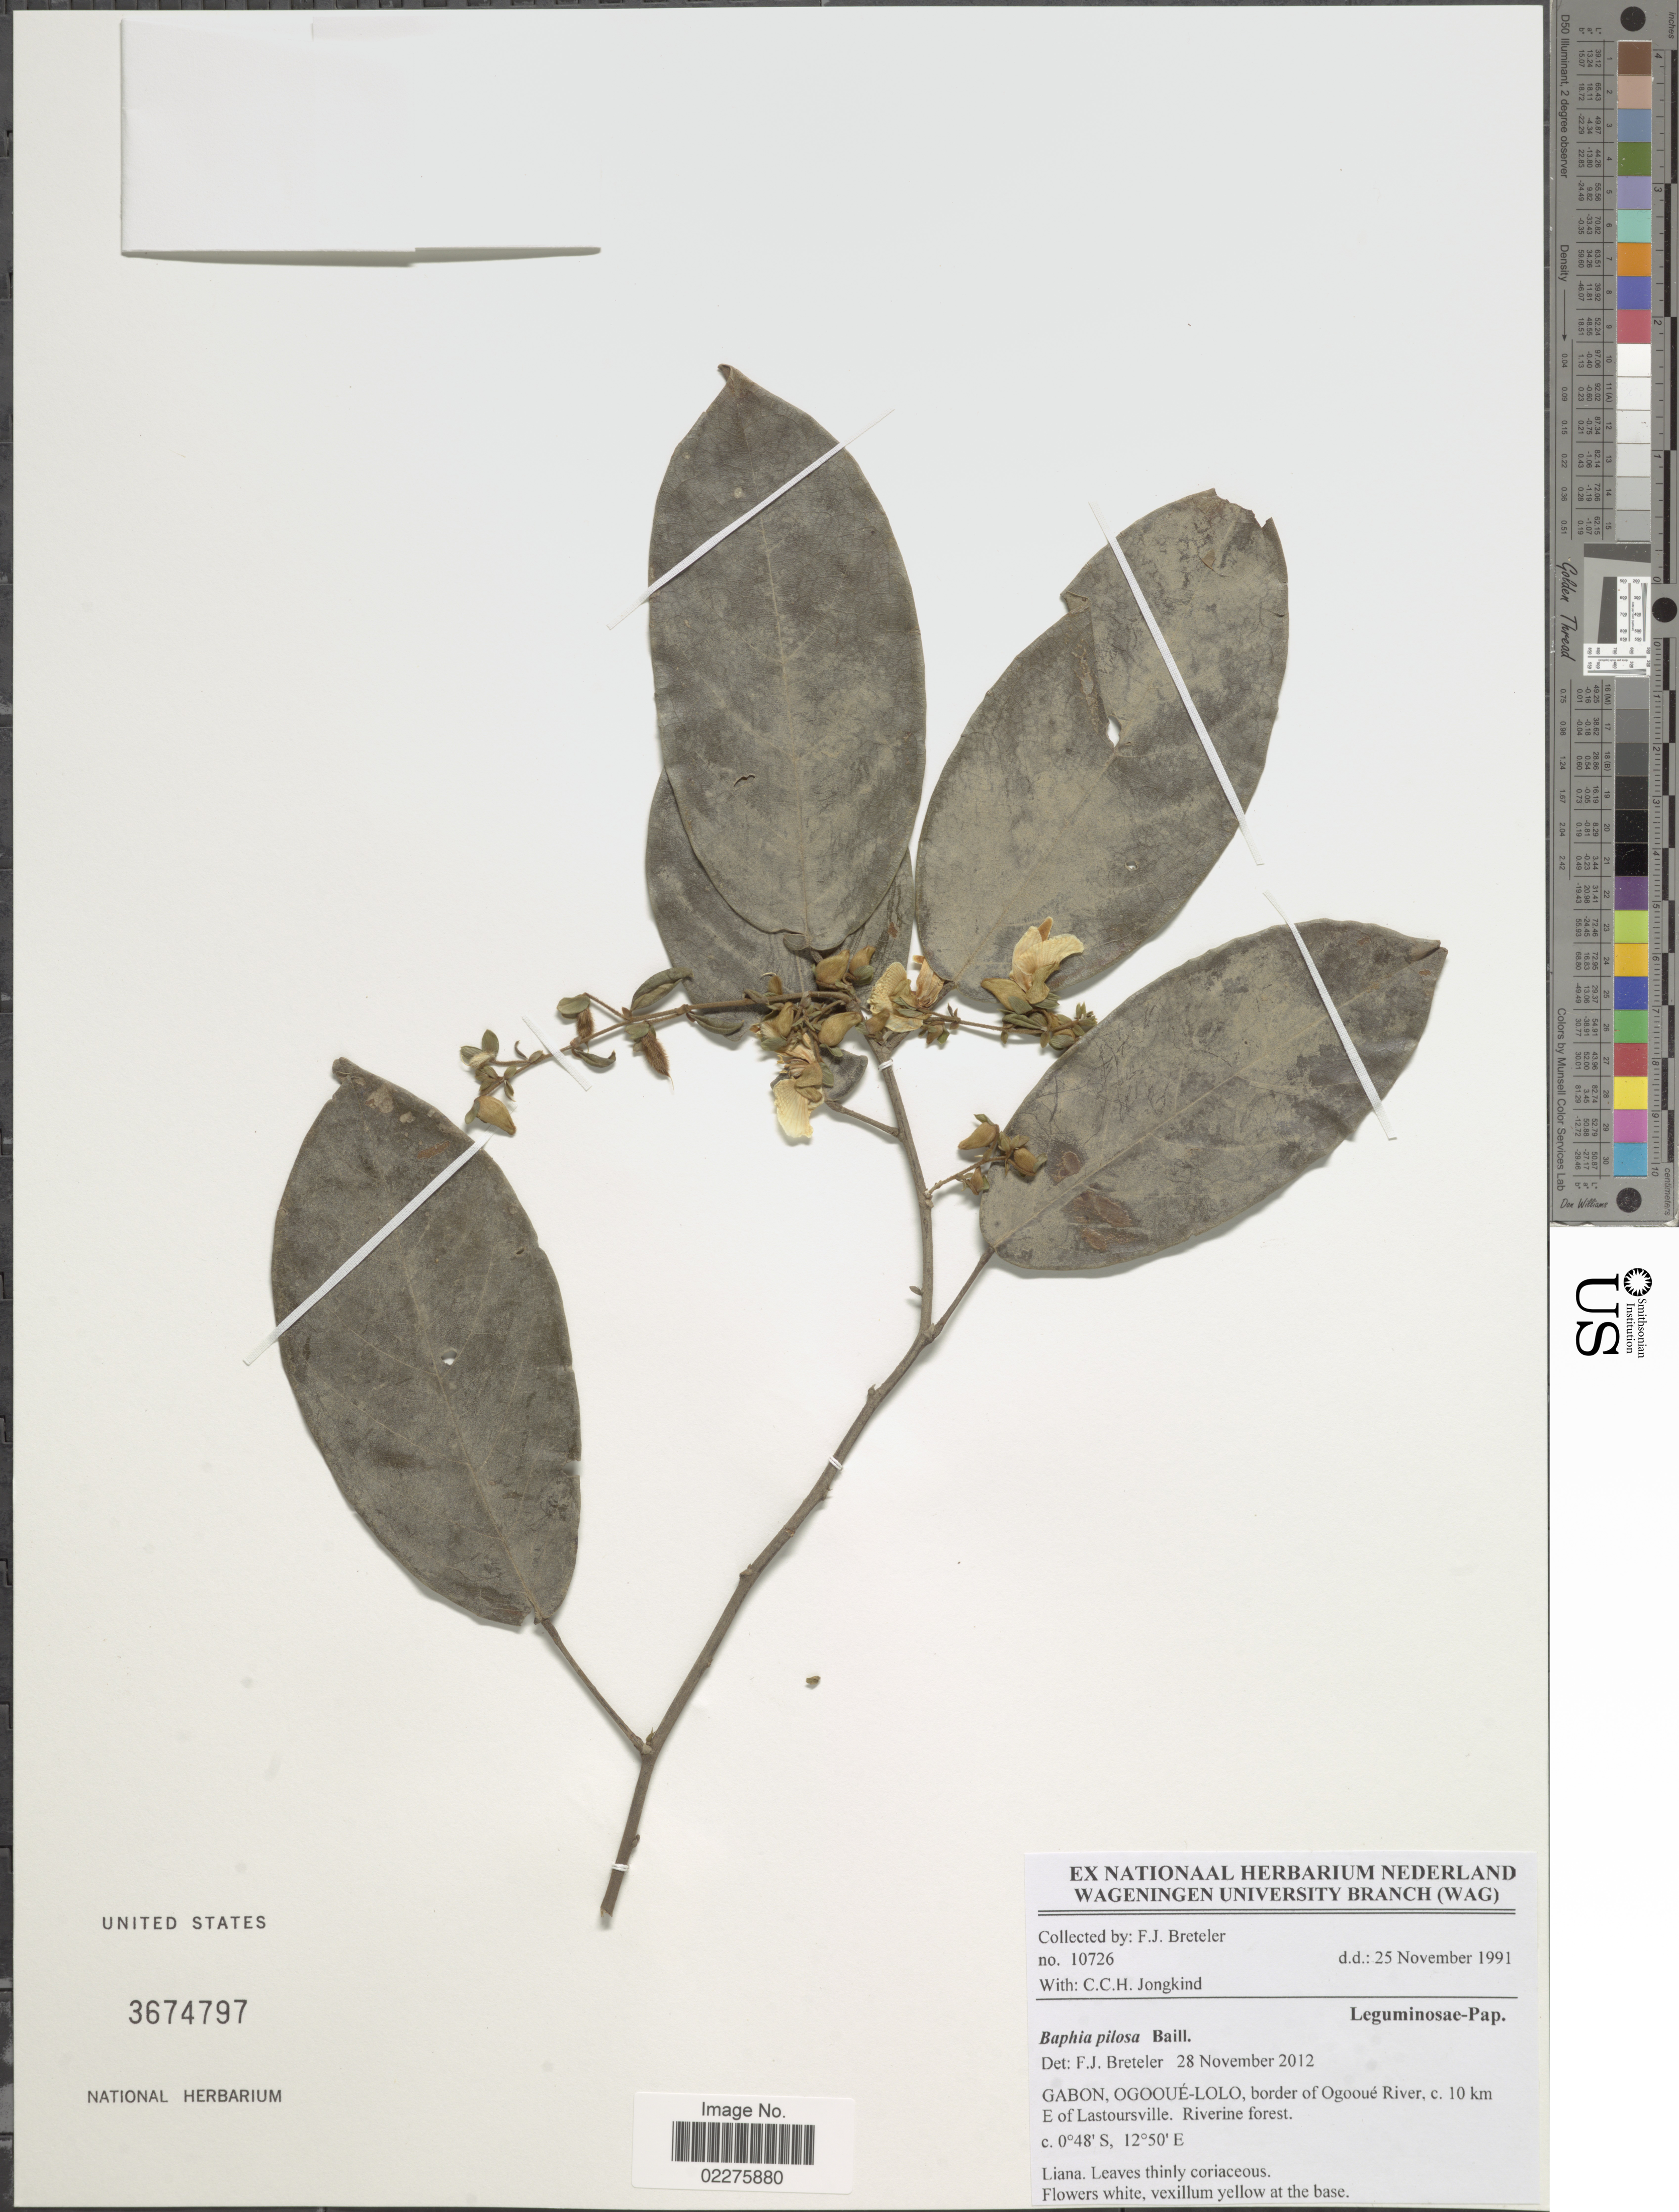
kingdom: Plantae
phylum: Tracheophyta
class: Magnoliopsida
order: Fabales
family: Fabaceae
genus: Baphia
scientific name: Baphia pilosa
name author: Baill.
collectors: F. J. Breteler & C. C. Jongkind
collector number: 10726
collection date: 1991-11-25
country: Gabon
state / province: Ogooue-Lolo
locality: Border of Ogooue River, c. 10 km E of Lastoursville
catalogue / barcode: US 3674797